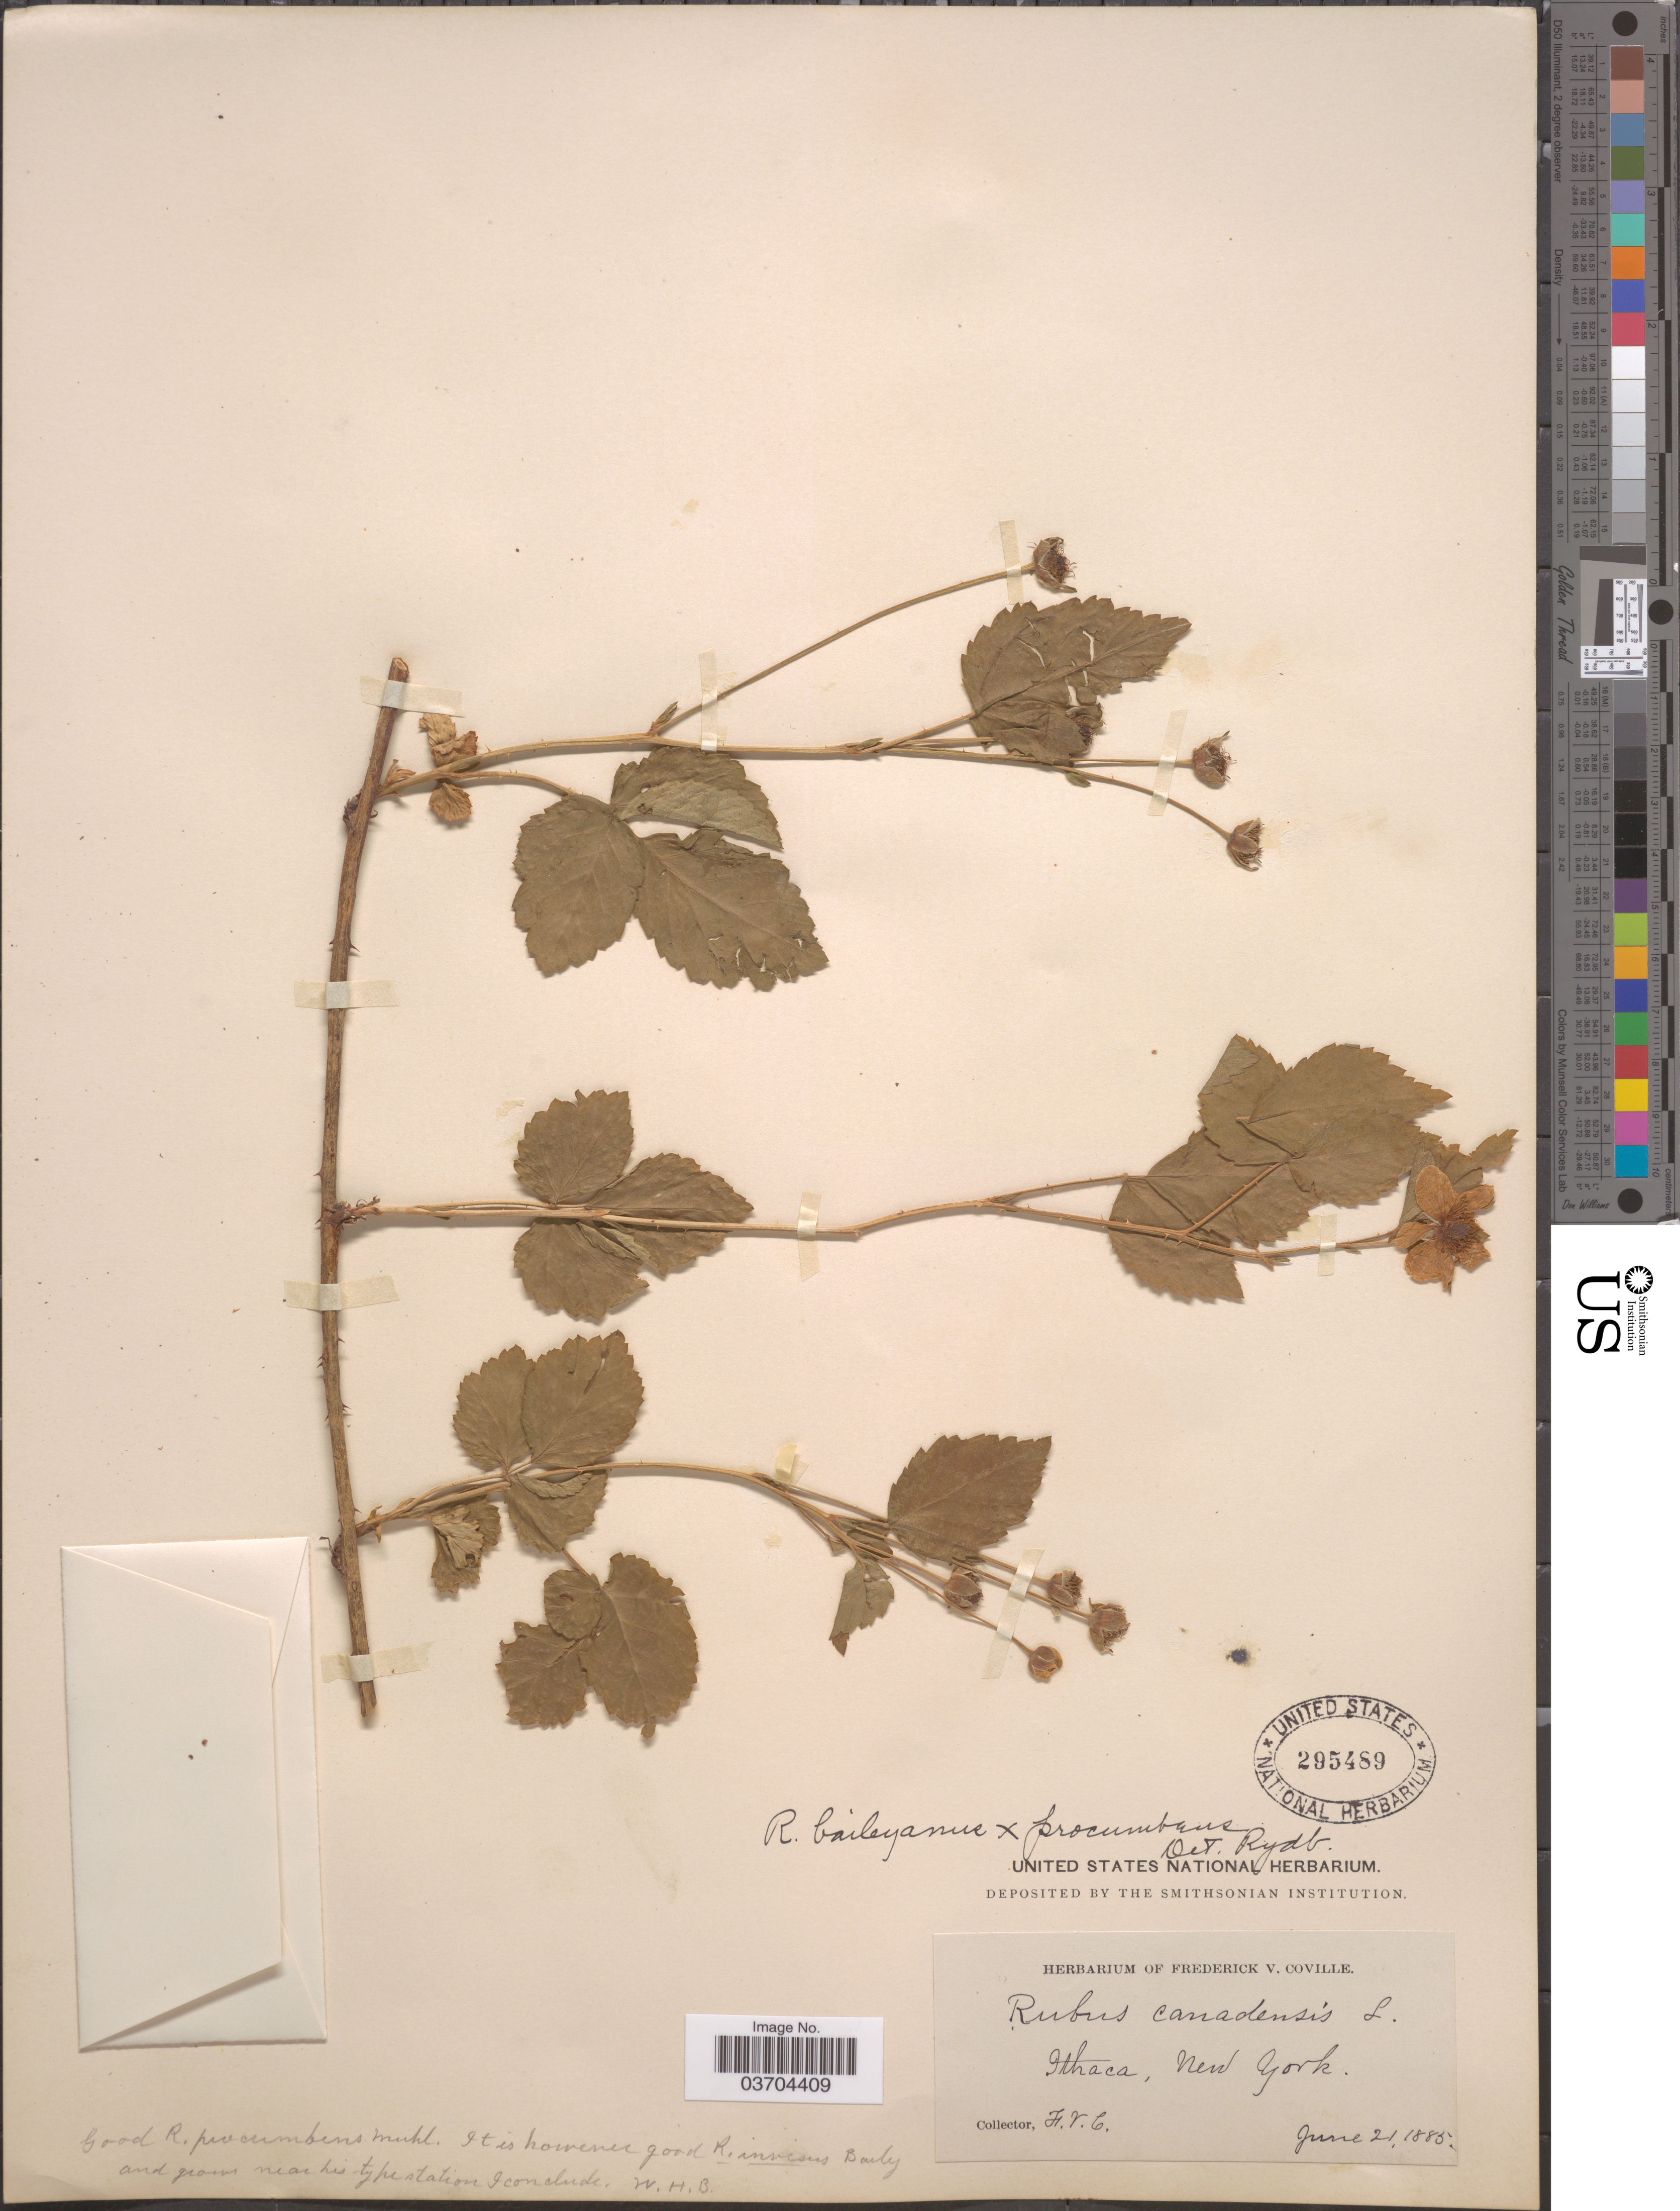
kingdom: Plantae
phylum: Tracheophyta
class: Magnoliopsida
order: Rosales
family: Rosaceae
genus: Rubus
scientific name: Rubus baileyanus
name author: Britton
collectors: F. V. Coville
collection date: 1885-06-21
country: United States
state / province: New York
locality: Ithaca.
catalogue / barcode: US 295489